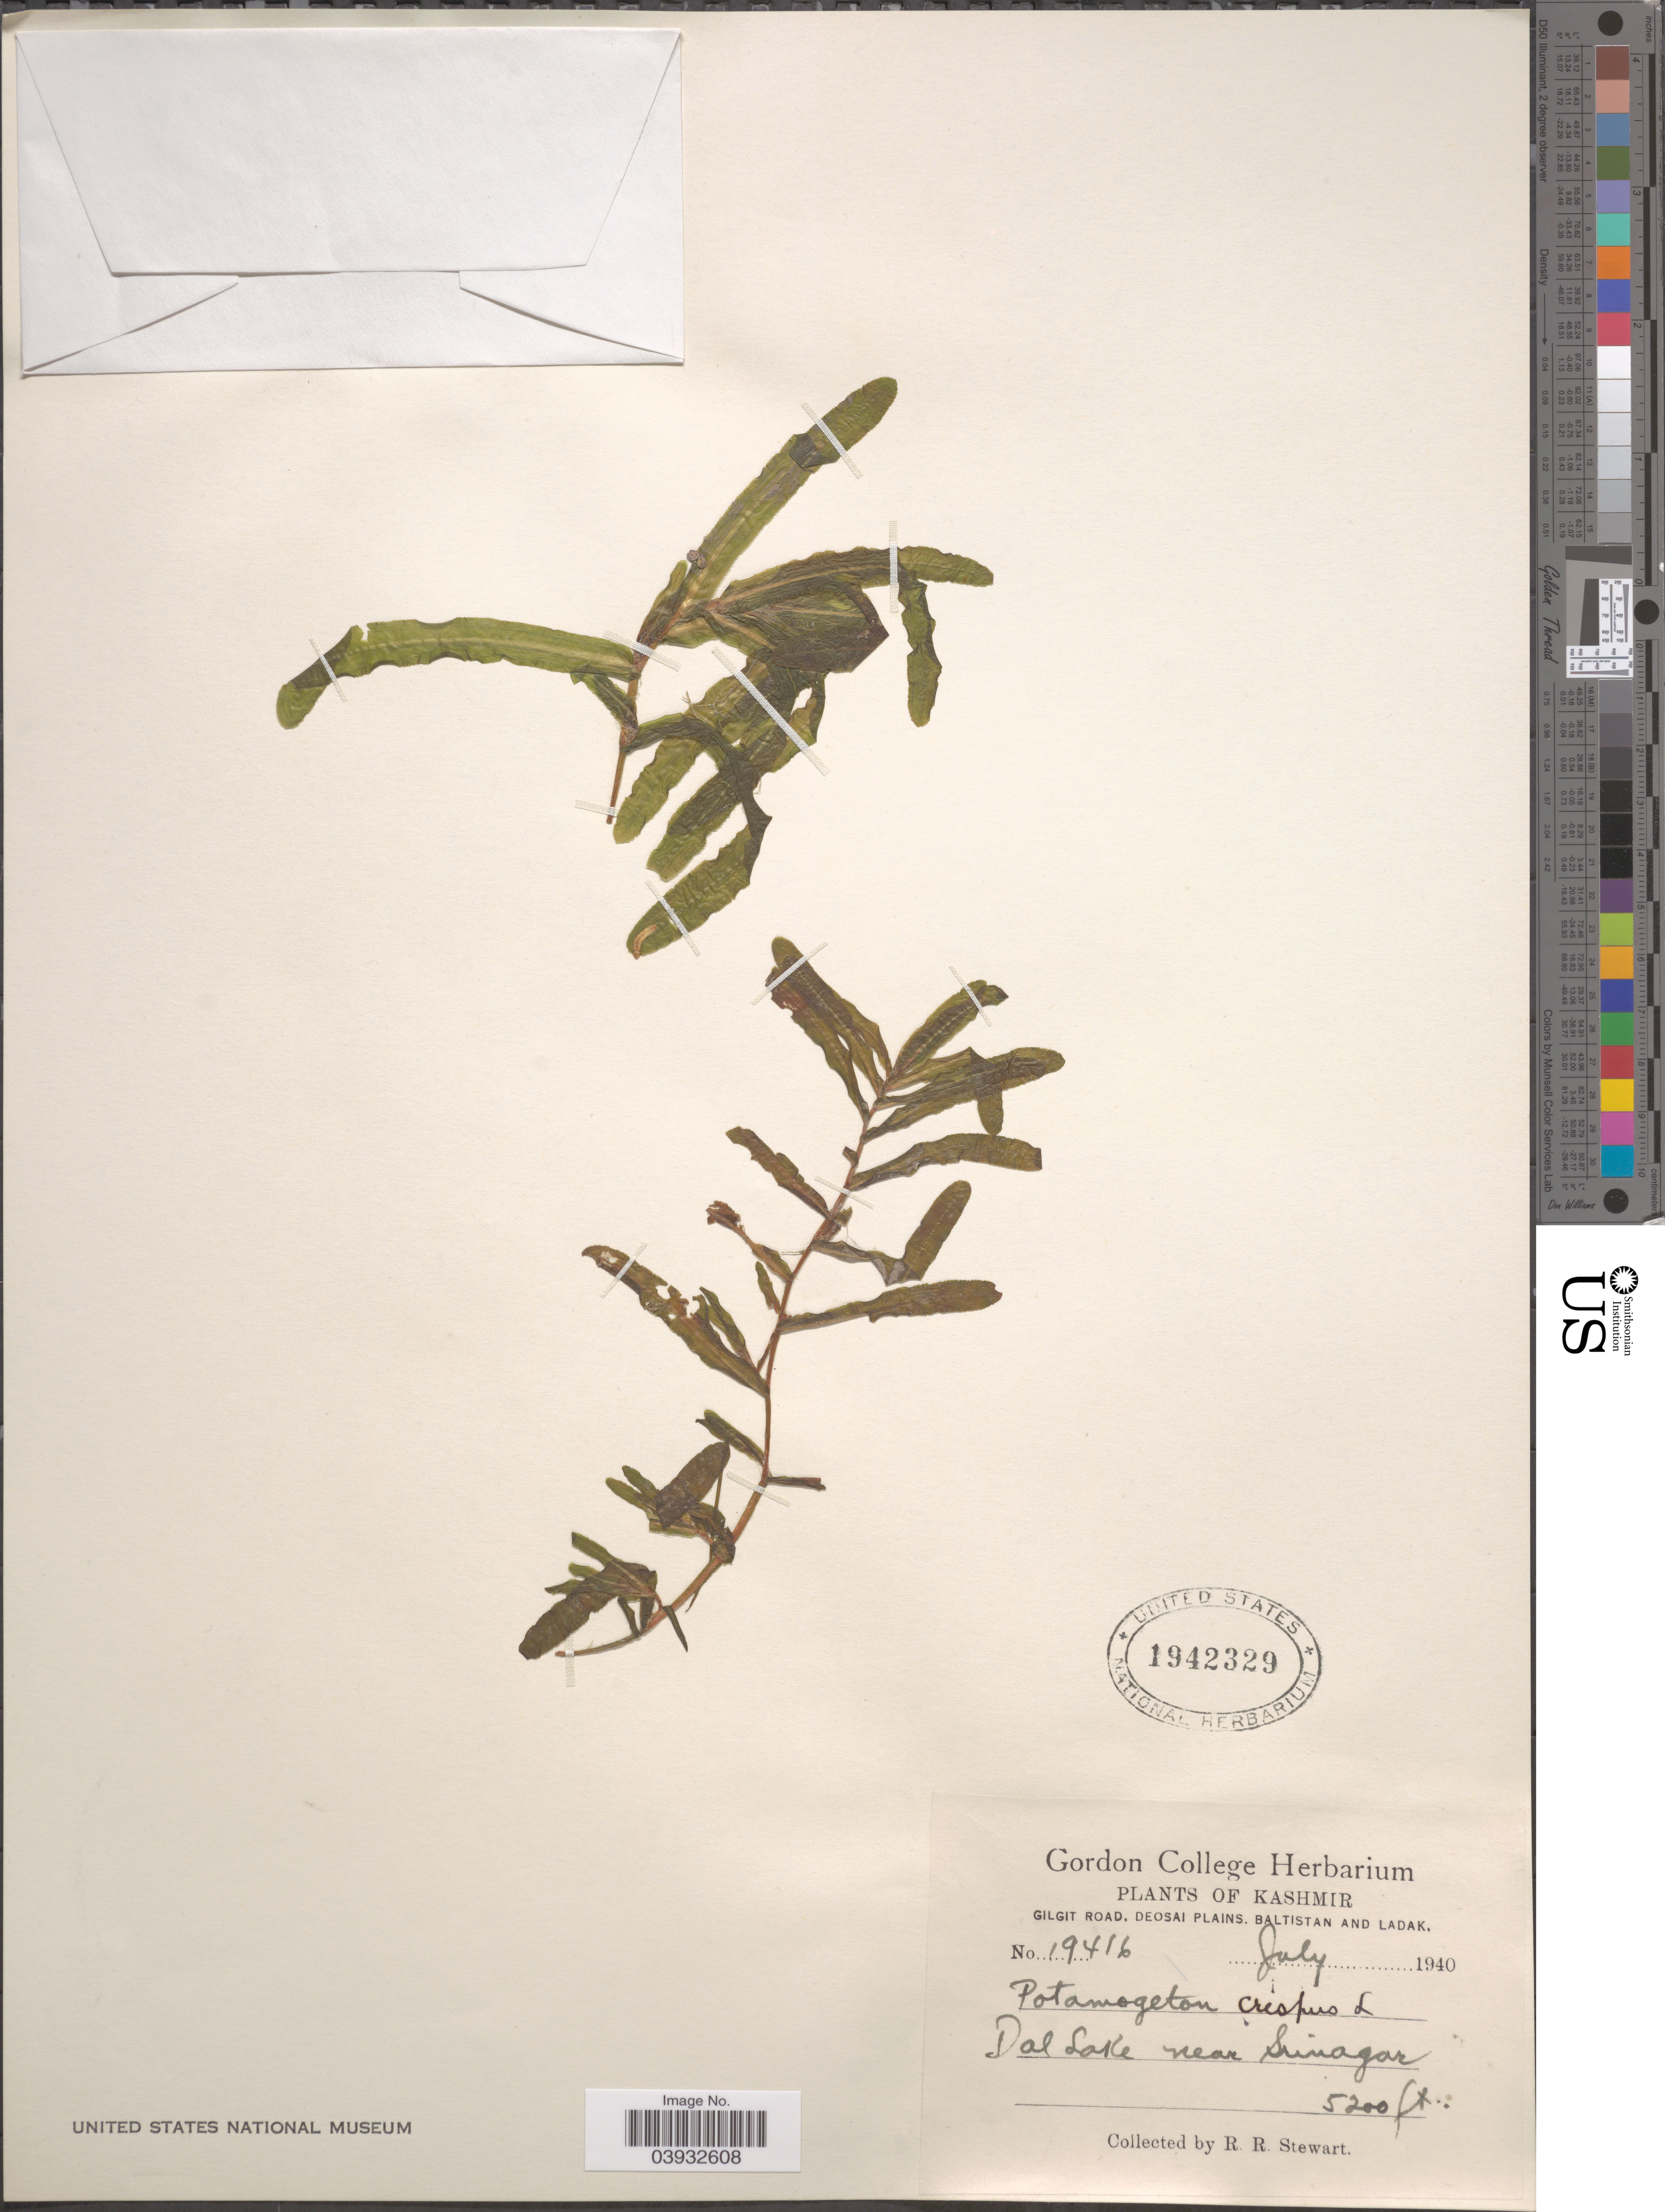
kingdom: Plantae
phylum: Tracheophyta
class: Liliopsida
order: Alismatales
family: Potamogetonaceae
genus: Potamogeton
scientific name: Potamogeton crispus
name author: L.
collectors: R. Stewart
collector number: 19416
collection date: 1940-07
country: India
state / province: Jammu and Kashmir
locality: Kashmir. Gilgit Road. Deosai Plains. Baltistan and Ladak. Dal Lake near Srinagar.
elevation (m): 1585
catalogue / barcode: US 1942329